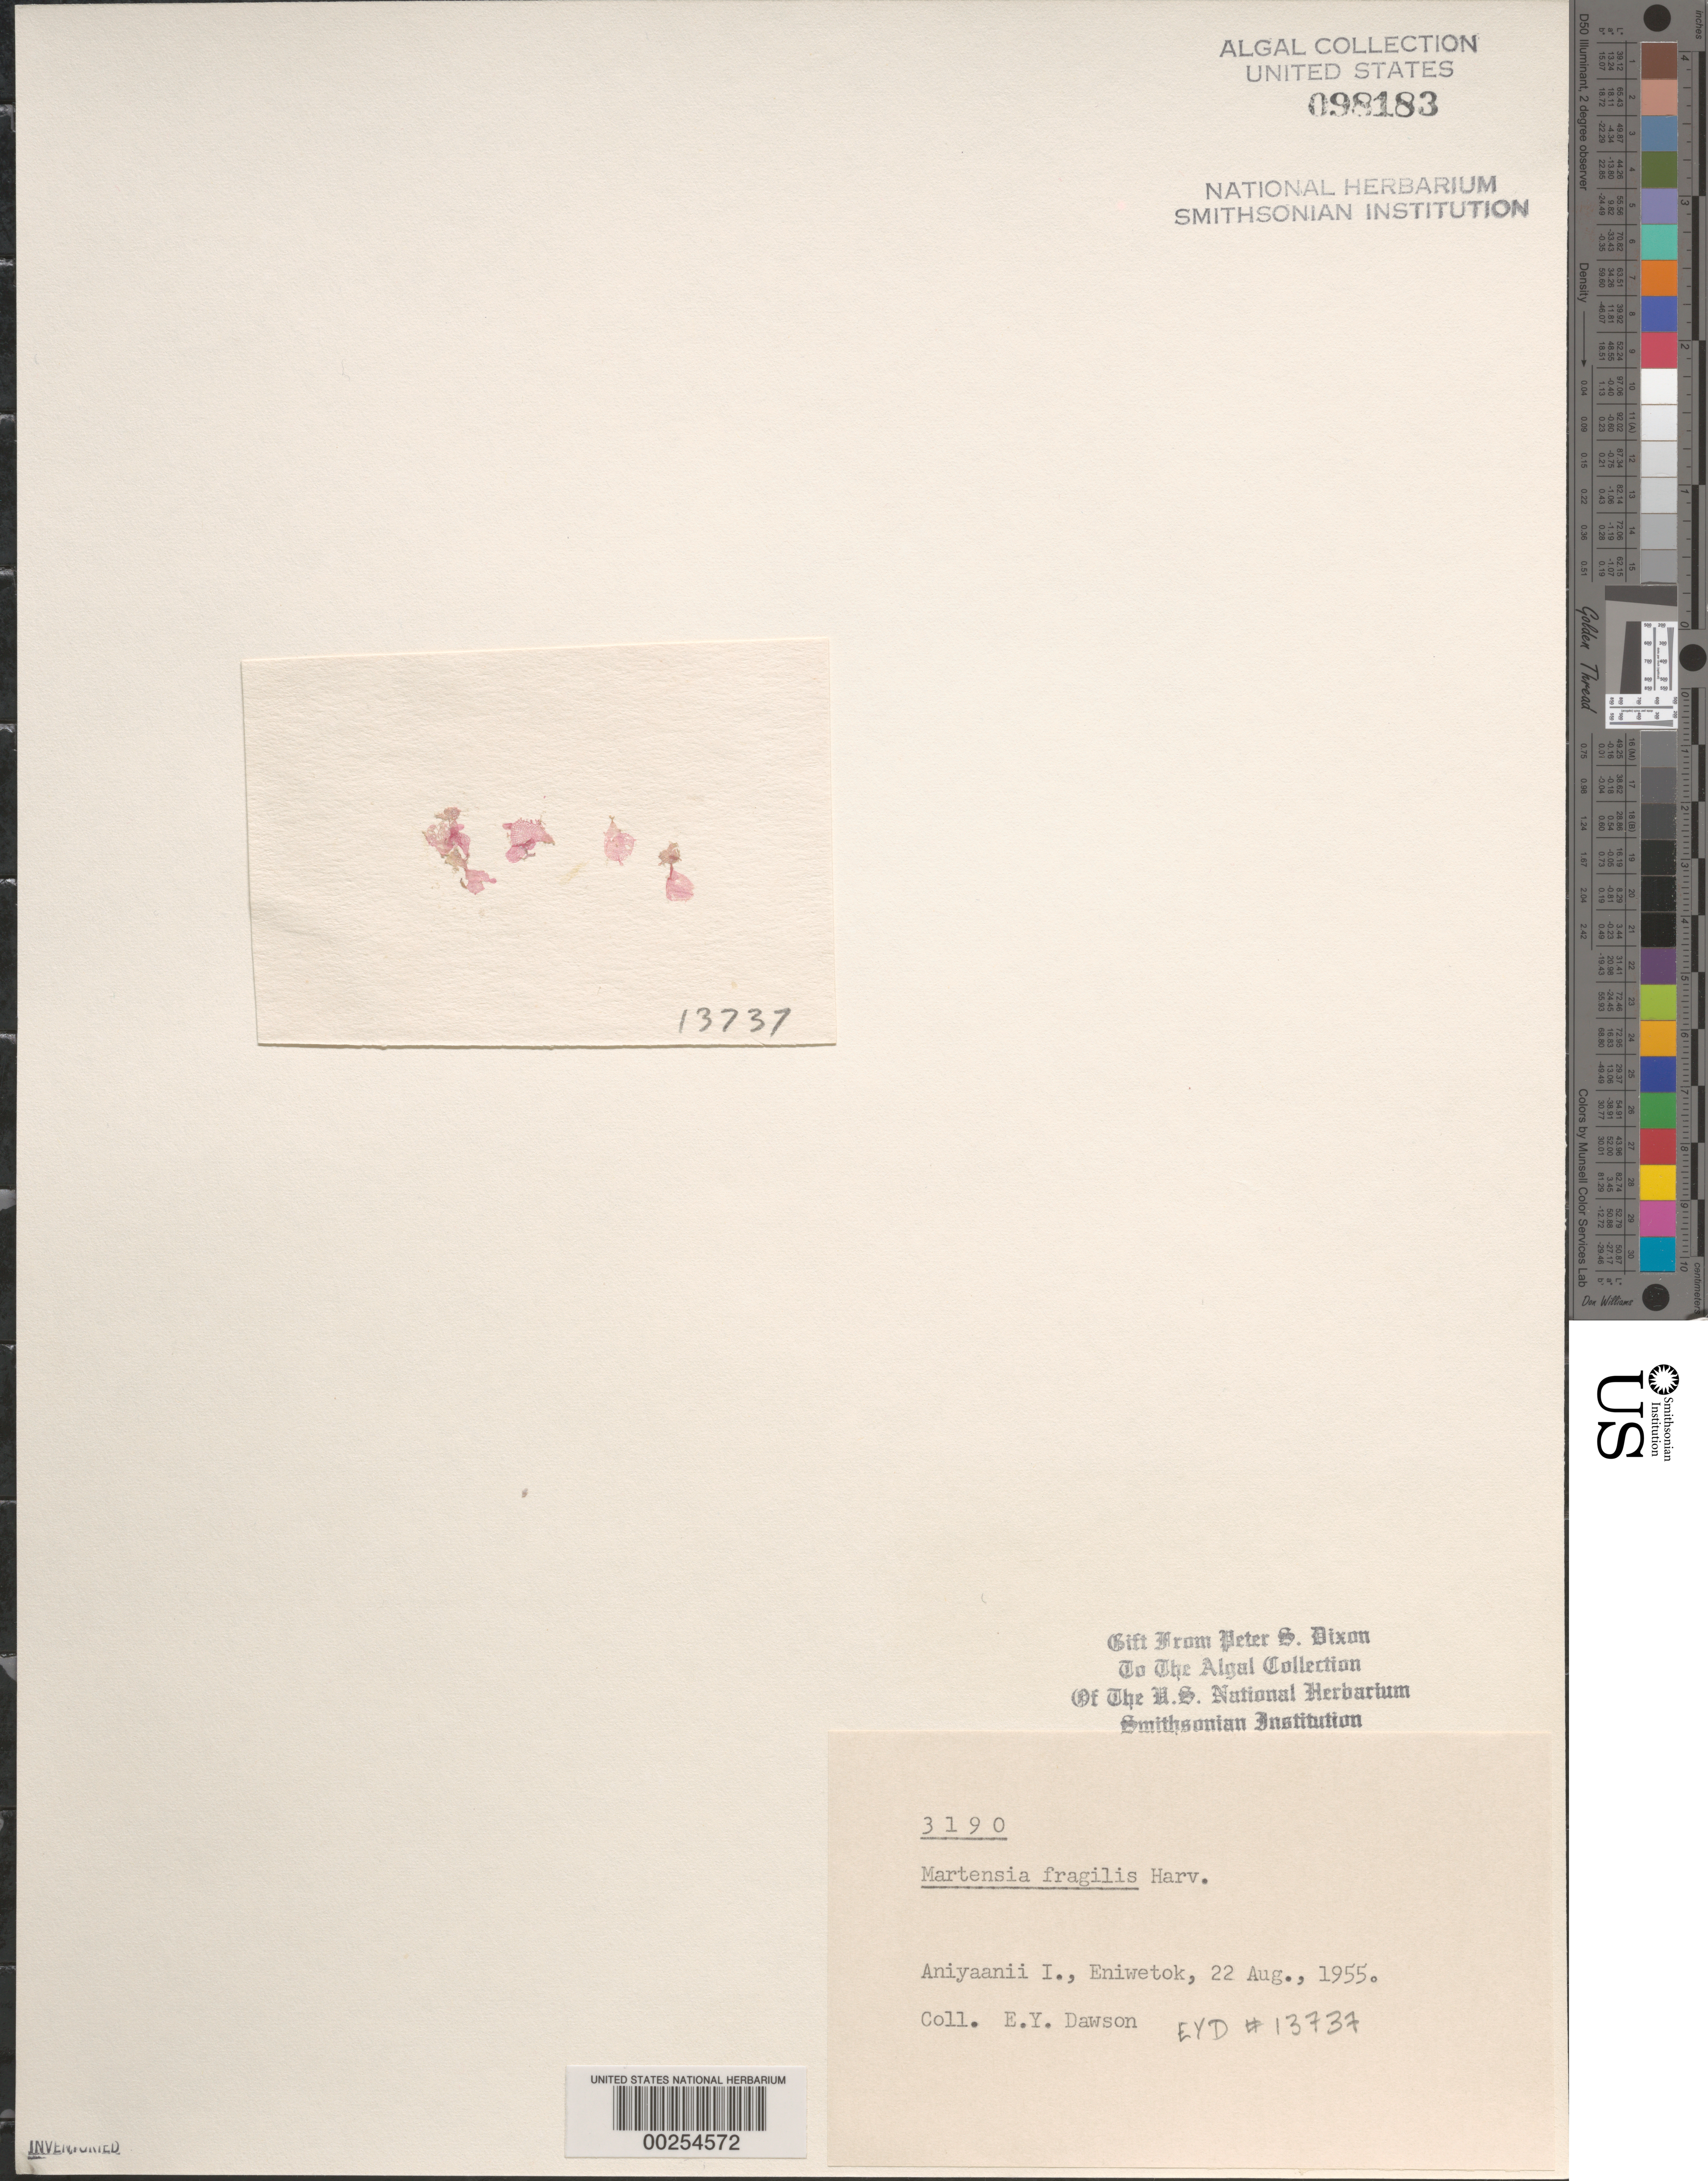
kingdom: Plantae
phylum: Rhodophyta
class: Florideophyceae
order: Ceramiales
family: Delesseriaceae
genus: Martensia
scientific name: Martensia fragilis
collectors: E. Y. Dawson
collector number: EYD 13737 & PSD 3190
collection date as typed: August 22, 1955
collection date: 1955-08-22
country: Marshall Islands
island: Enewetak [Eniwetok] Atoll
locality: Aniyaanii Island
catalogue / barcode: US 98183